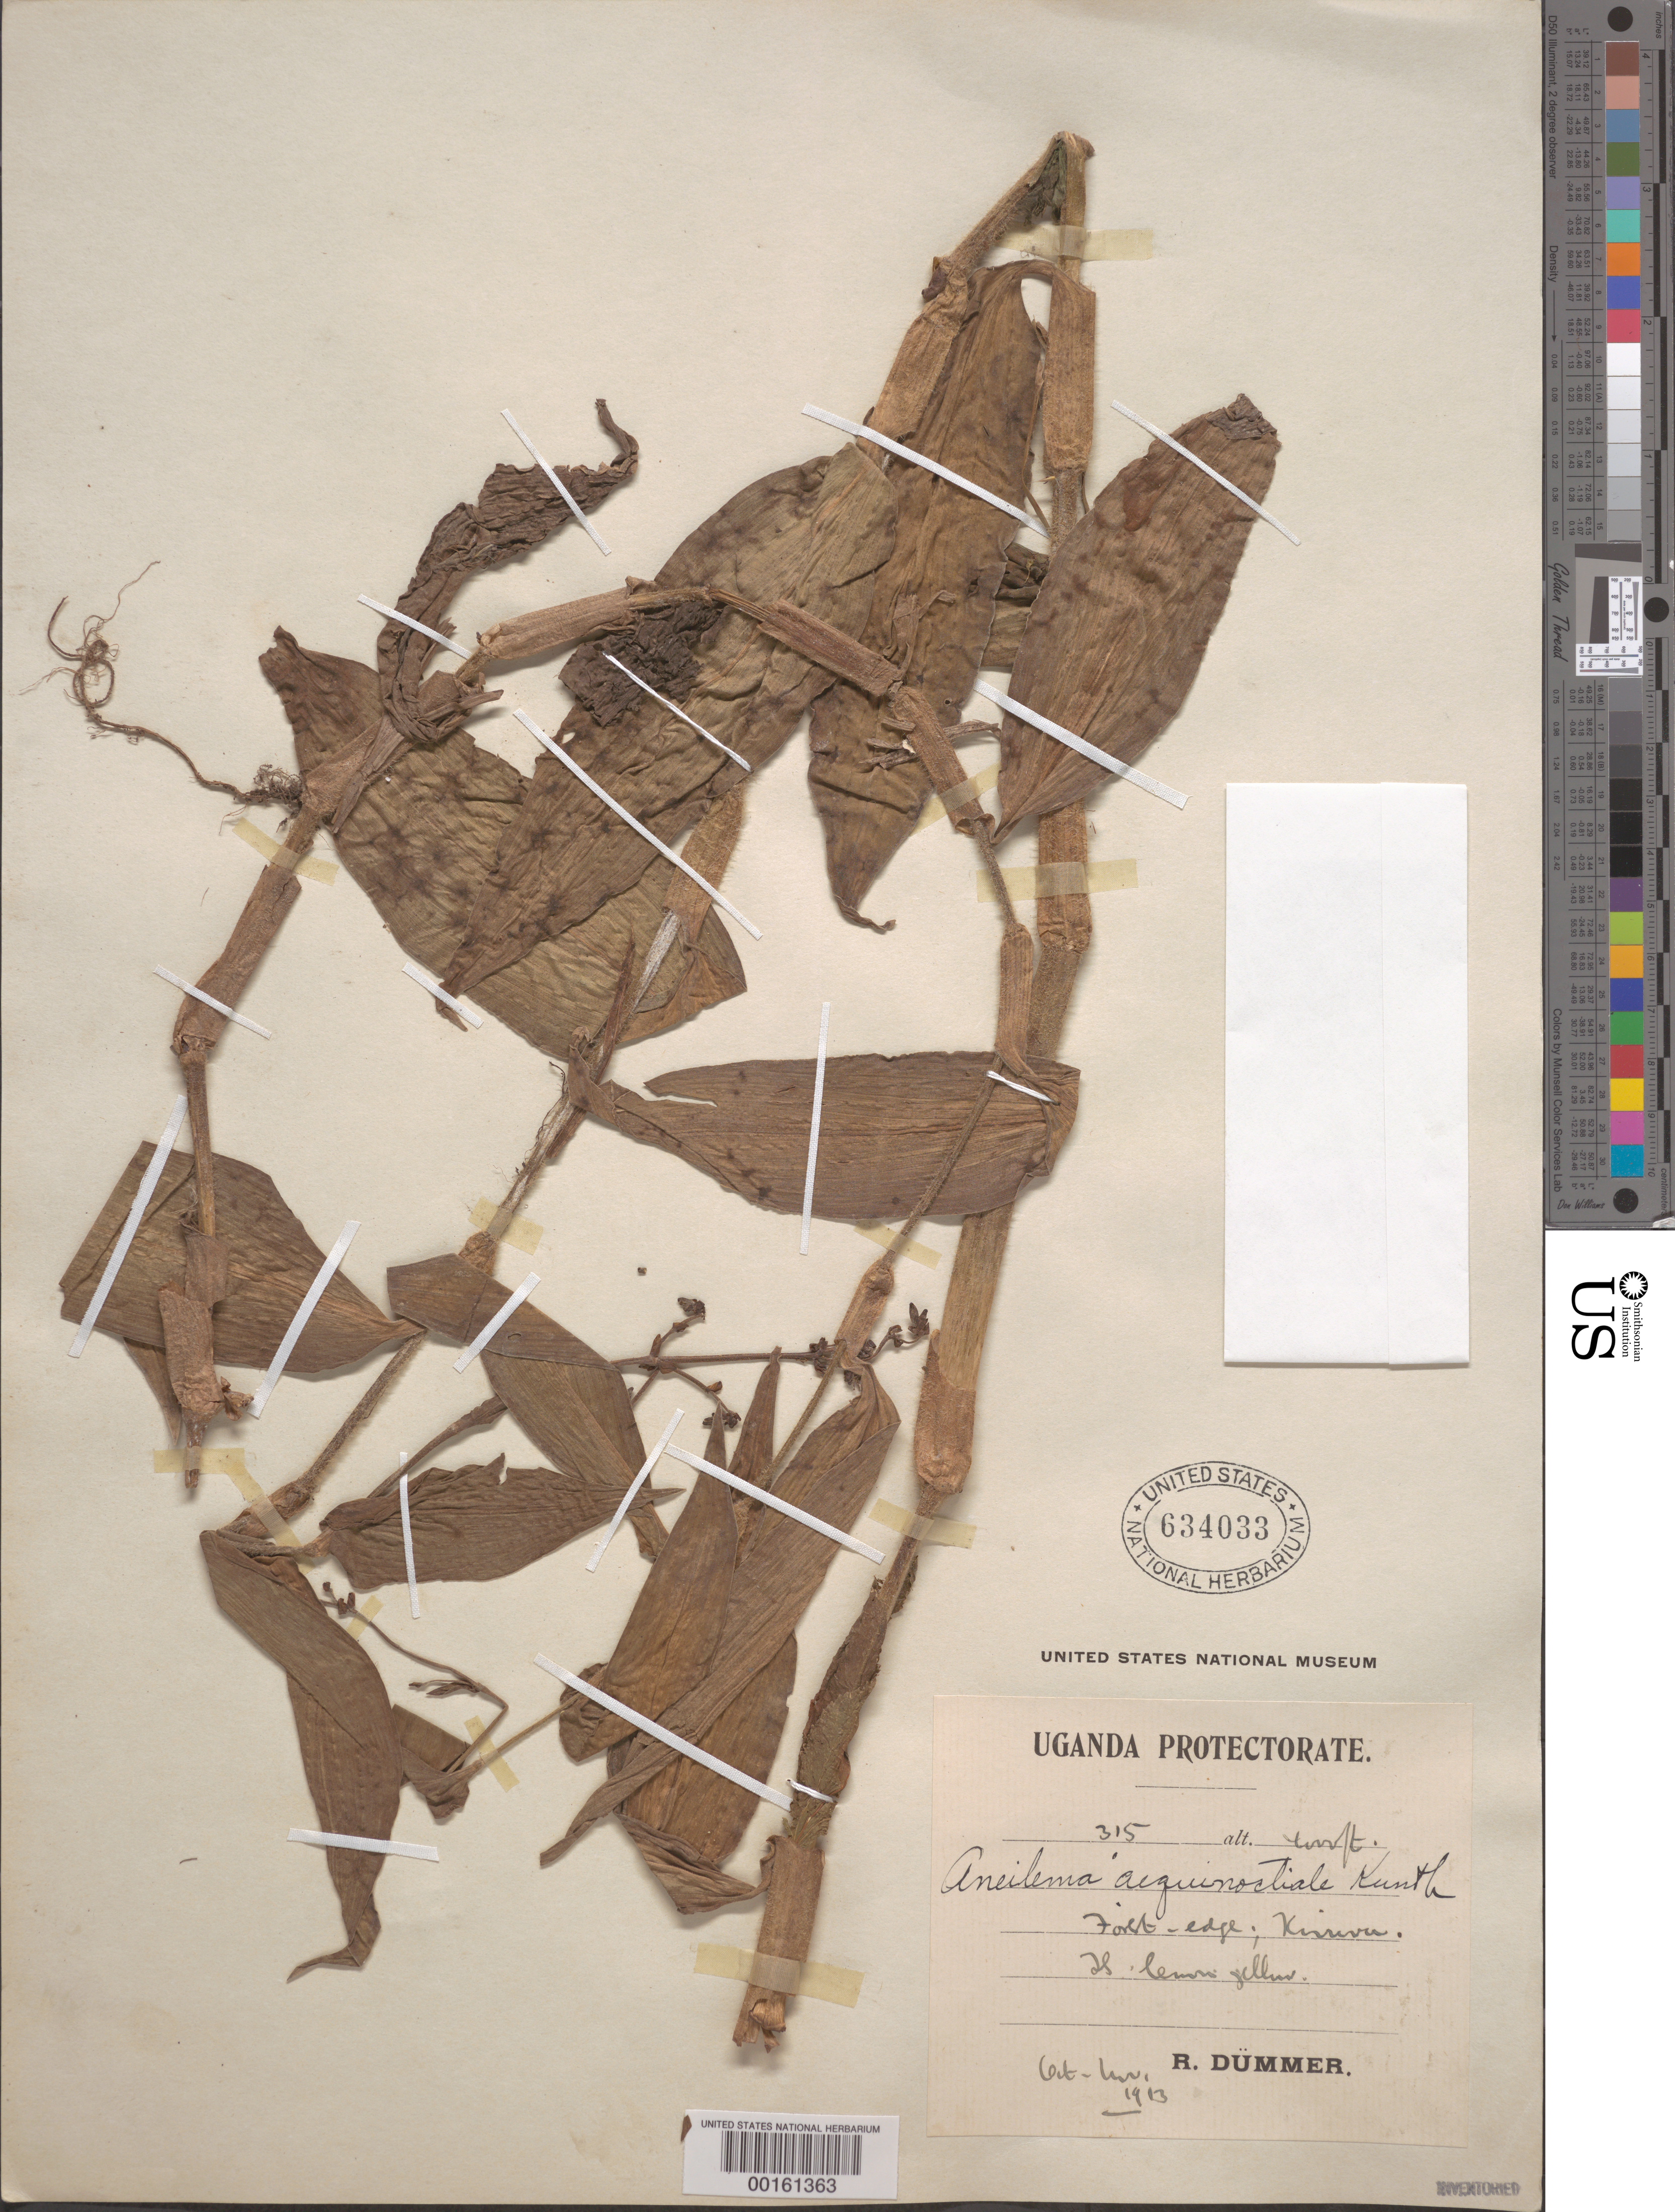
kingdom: Plantae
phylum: Tracheophyta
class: Liliopsida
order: Commelinales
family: Commelinaceae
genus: Aneilema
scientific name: Aneilema aequinoctiale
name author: (P. Beauv.) Loudon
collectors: R. Dümmer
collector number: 315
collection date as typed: Oct 1913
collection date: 1913-10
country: Uganda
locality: Kiruva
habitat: Forest edge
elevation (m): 1220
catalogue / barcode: US 634033